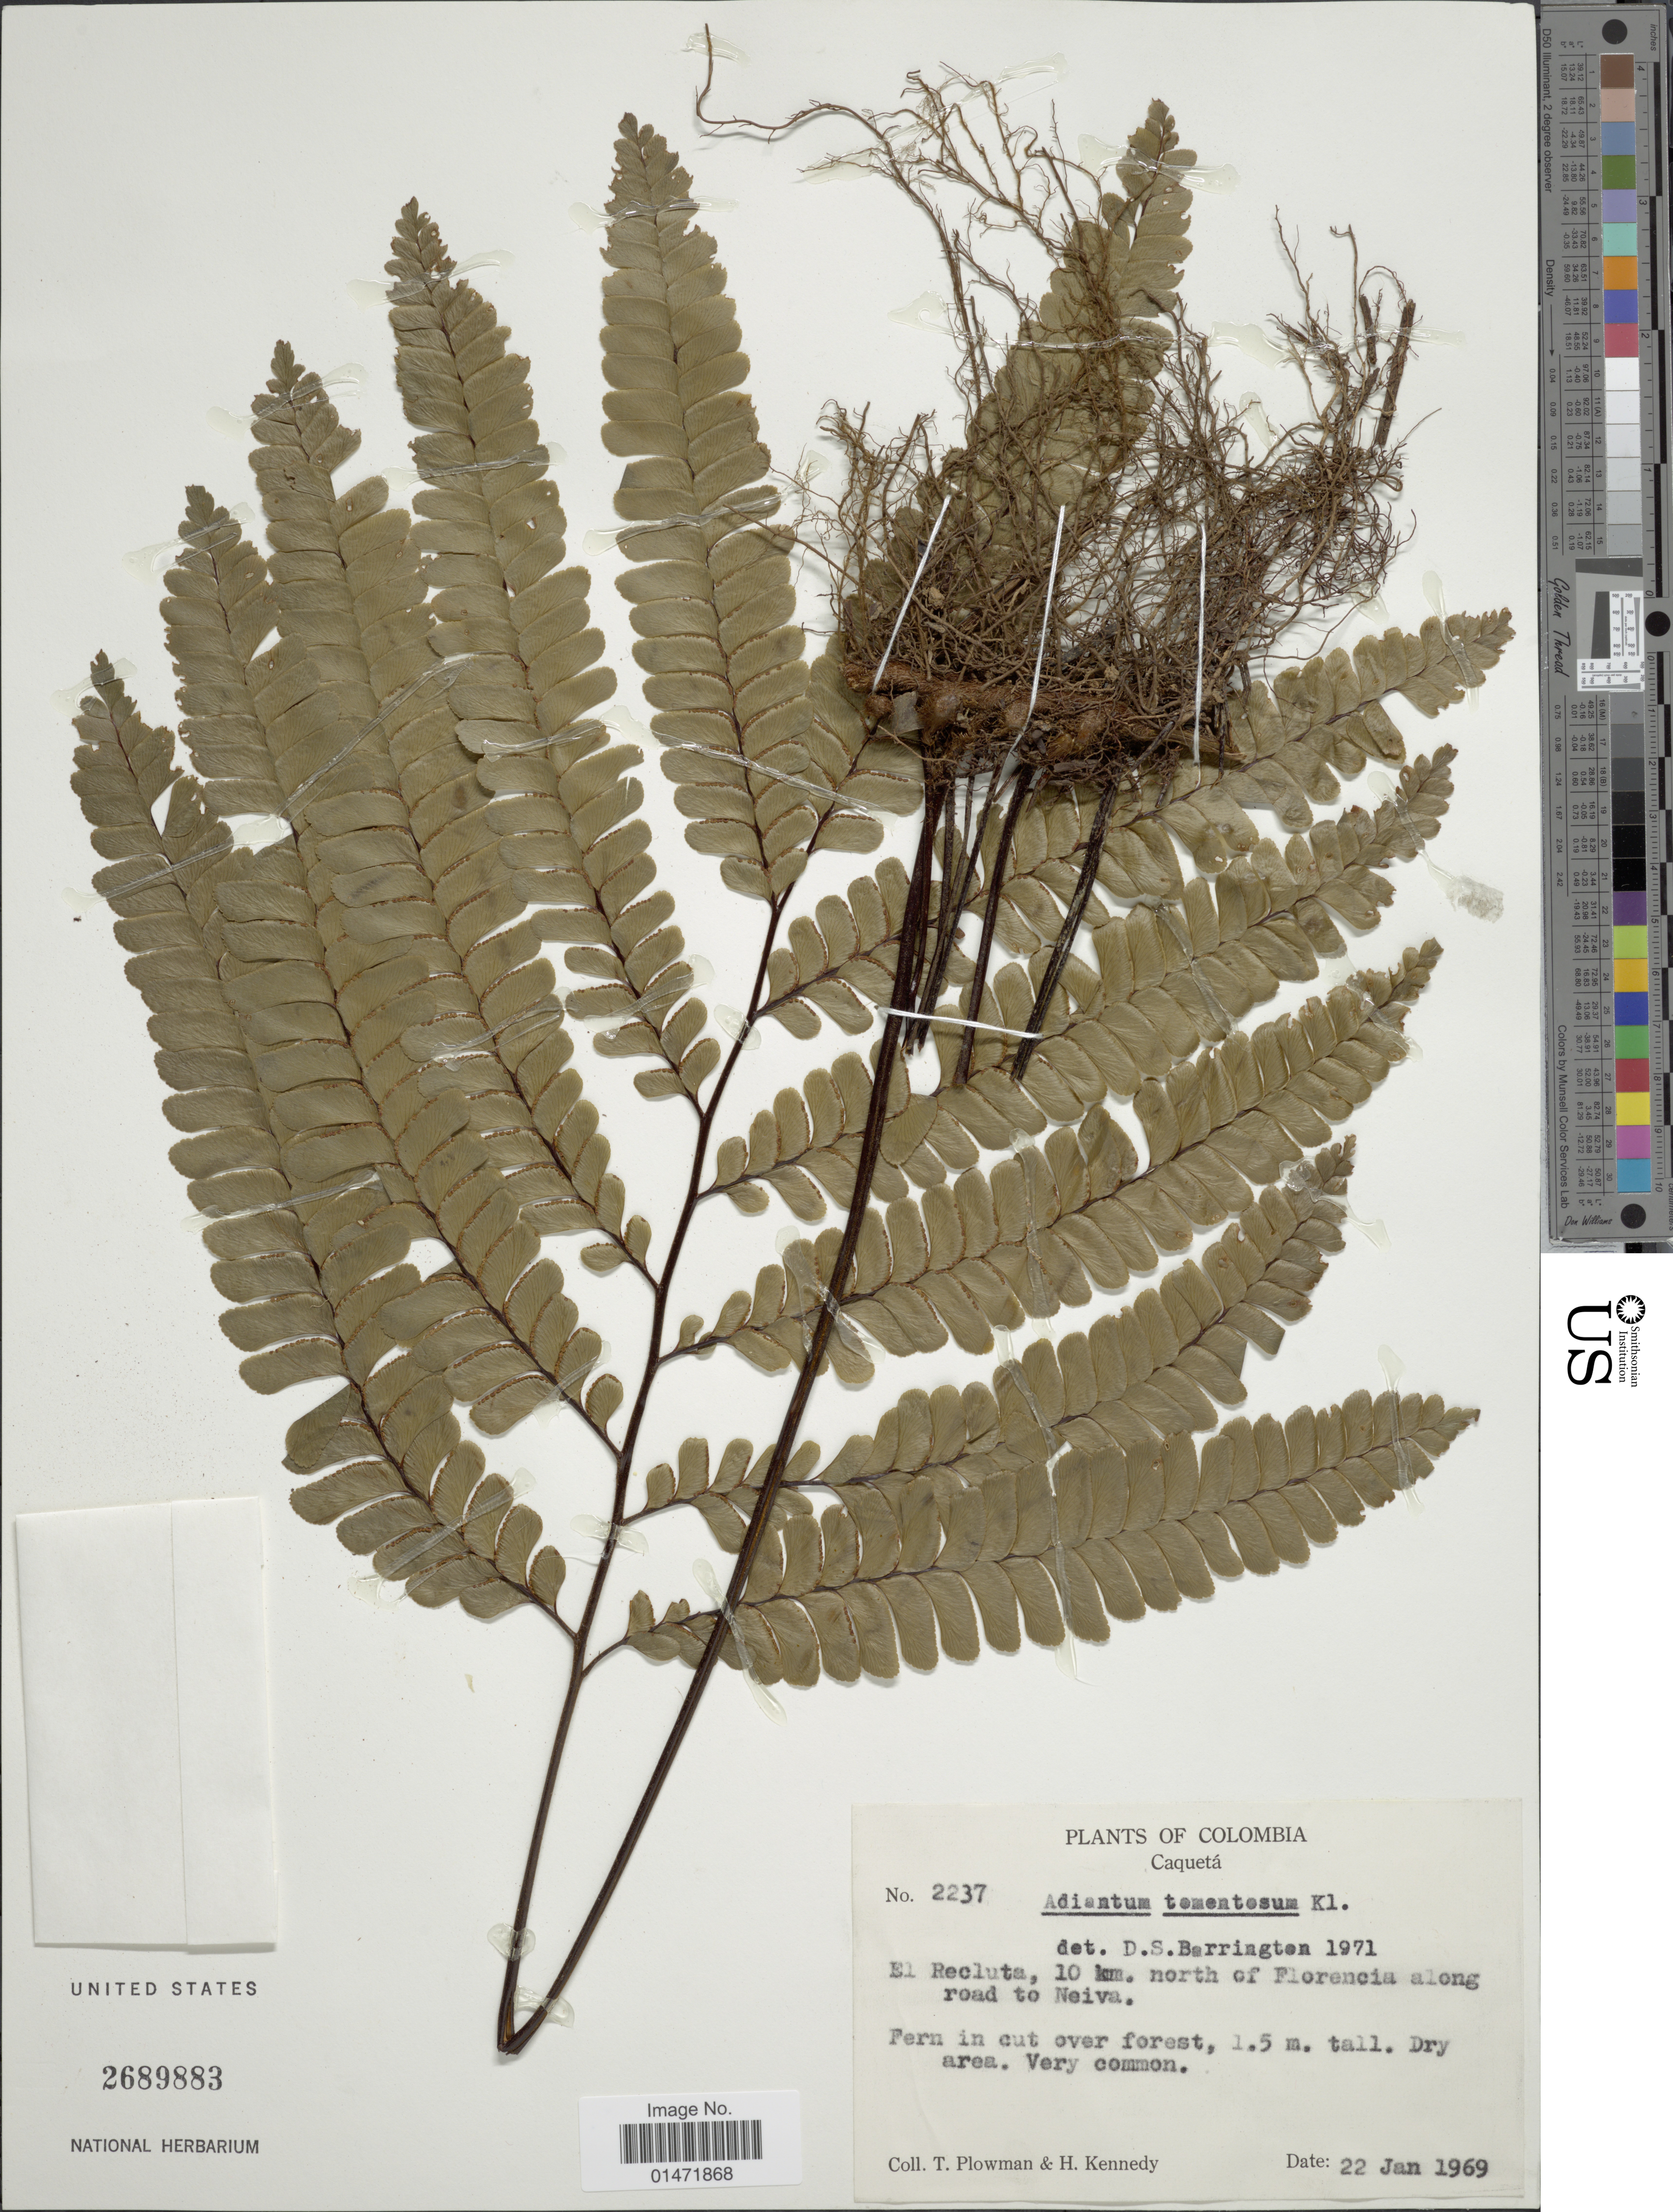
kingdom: Plantae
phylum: Tracheophyta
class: Polypodiopsida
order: Polypodiales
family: Pteridaceae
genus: Adiantum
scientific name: Adiantum tomentosum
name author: Klotzsch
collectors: T. Plowman & H. Kennedy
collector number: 2237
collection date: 1969-01-22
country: Colombia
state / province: Caquetá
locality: El Recluta, 10 km. north of Florencia along road to Neiva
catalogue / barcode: US 2689883